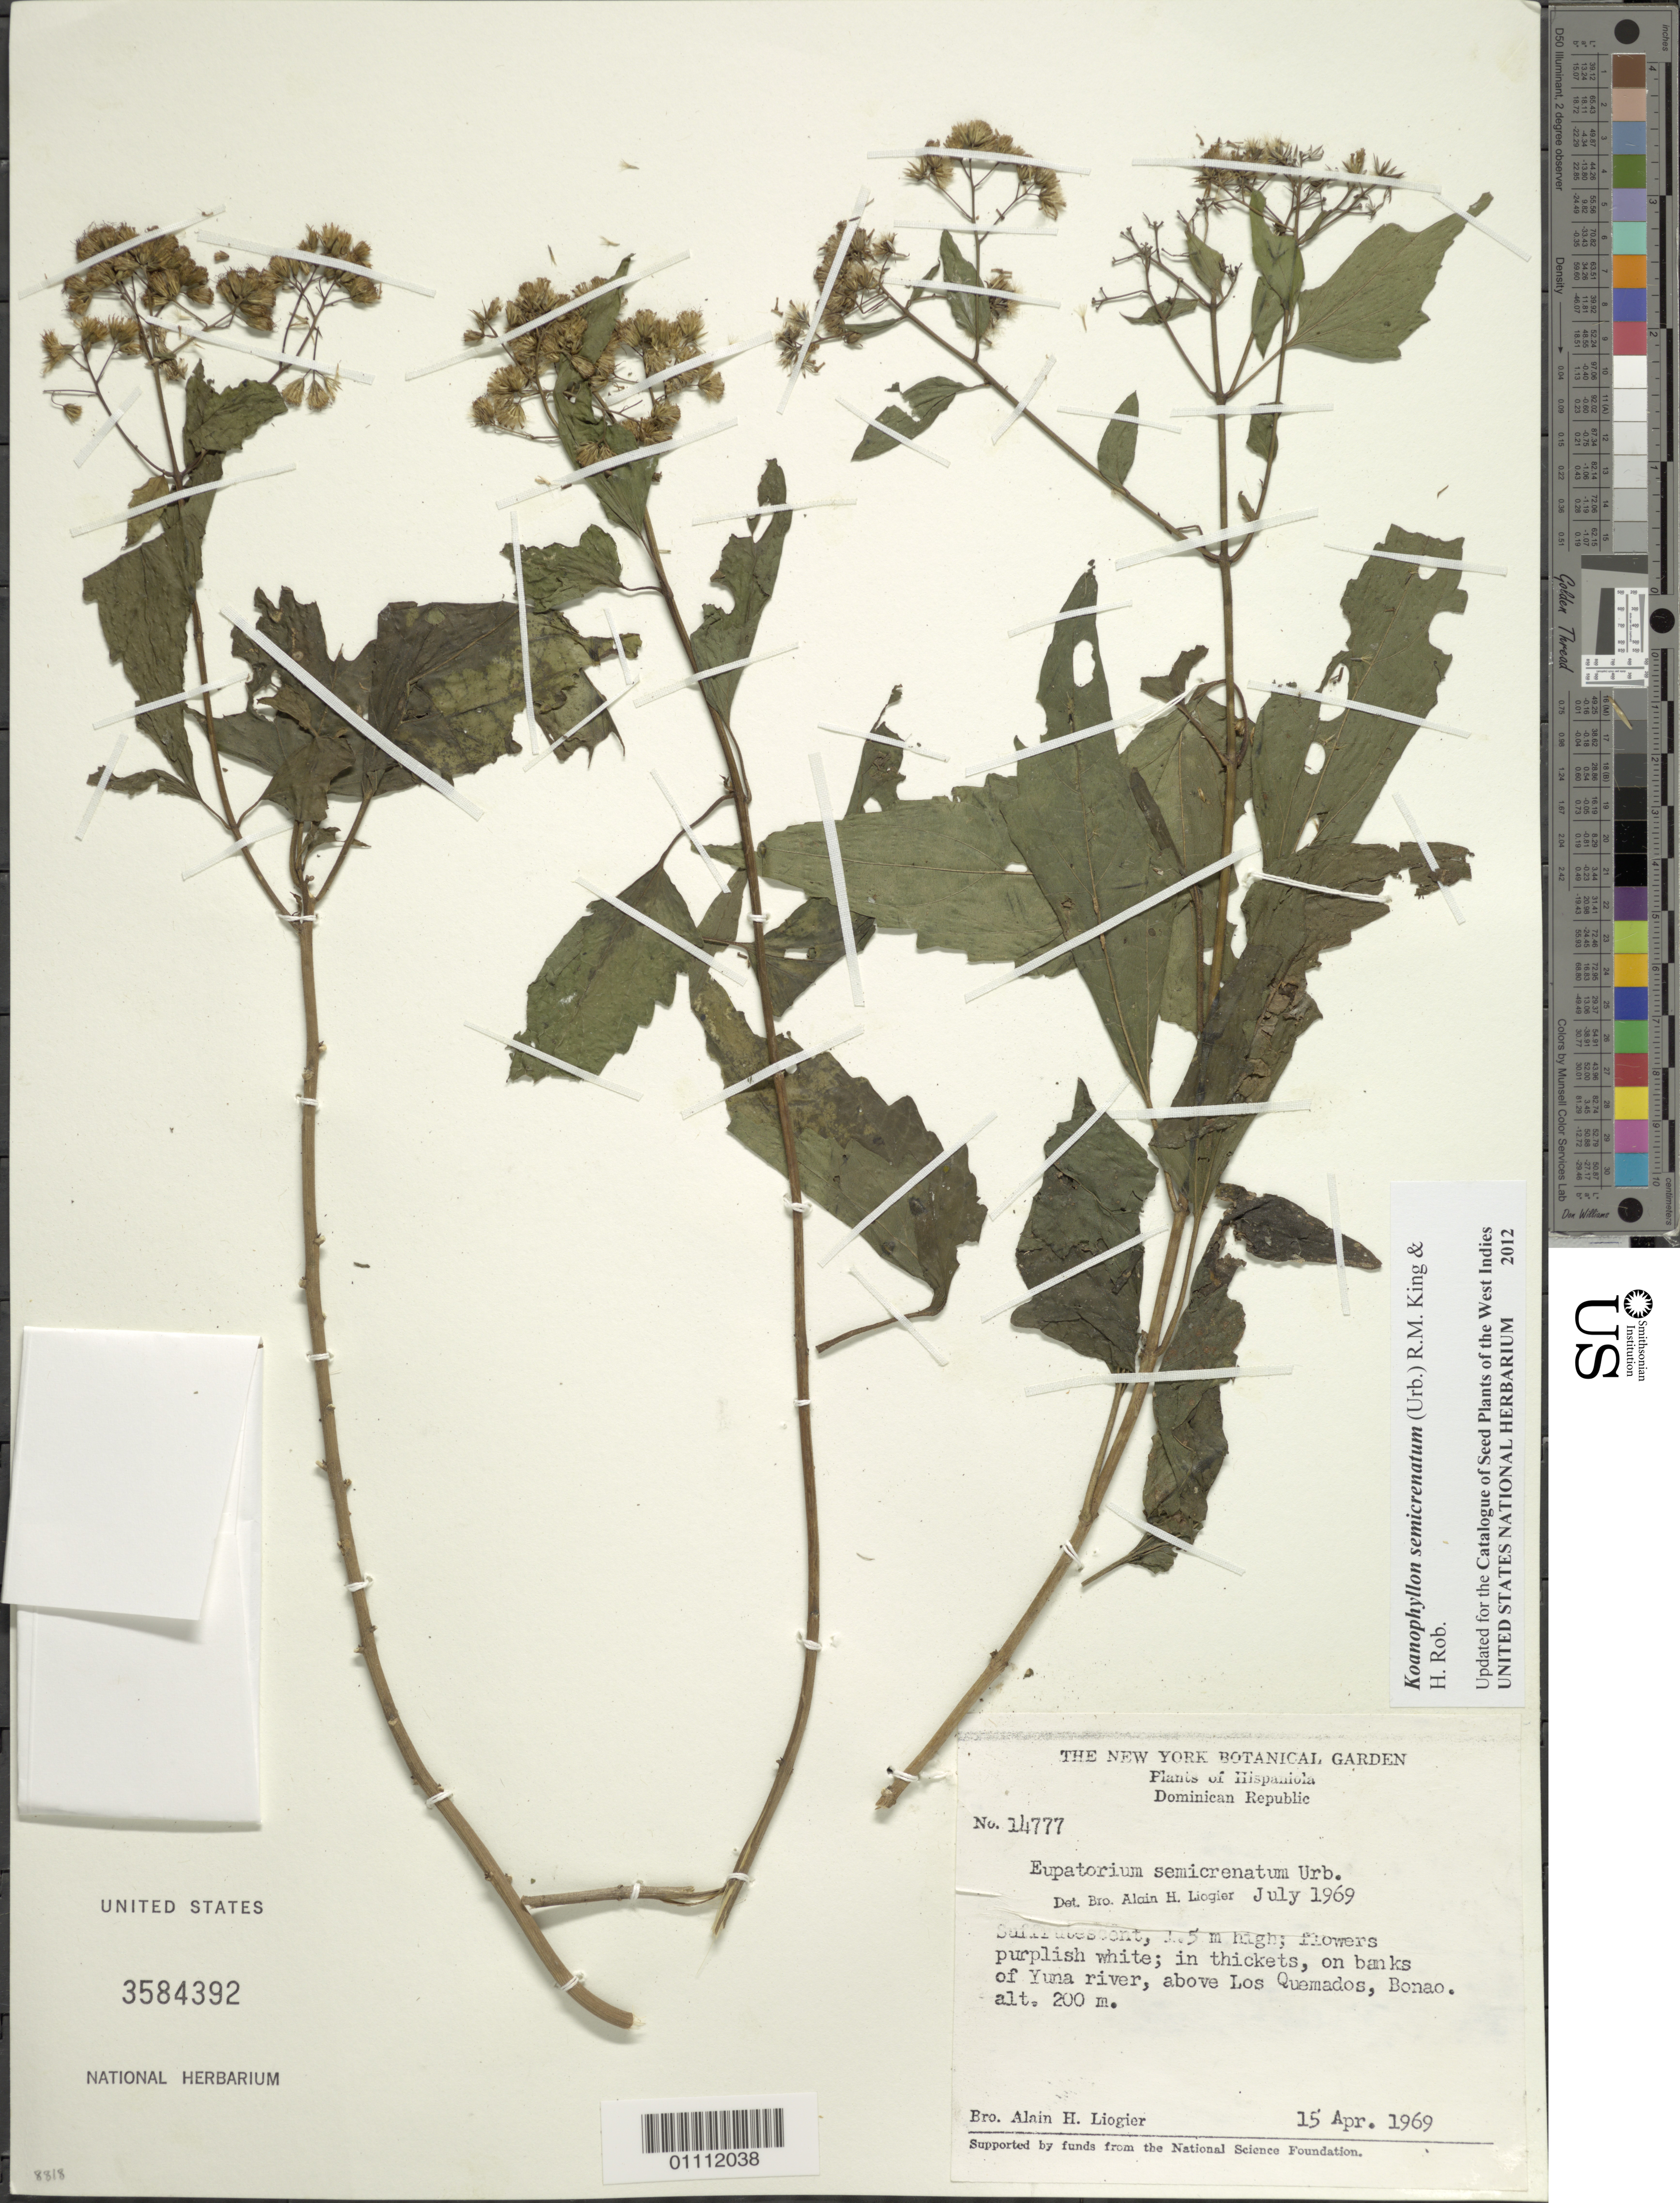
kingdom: Plantae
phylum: Tracheophyta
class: Magnoliopsida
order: Asterales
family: Asteraceae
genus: Koanophyllon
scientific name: Koanophyllon semicrenatum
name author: (Urb.) R.M. King & H. Rob.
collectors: A. H. Liogier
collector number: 14777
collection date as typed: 15 Apr 1969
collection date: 1969-04-15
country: Dominican Republic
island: Hispaniola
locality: Bonao, above Los Quemados, on banks of Yuna River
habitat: In thickest on banks of river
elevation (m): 200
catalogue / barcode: US 3584392